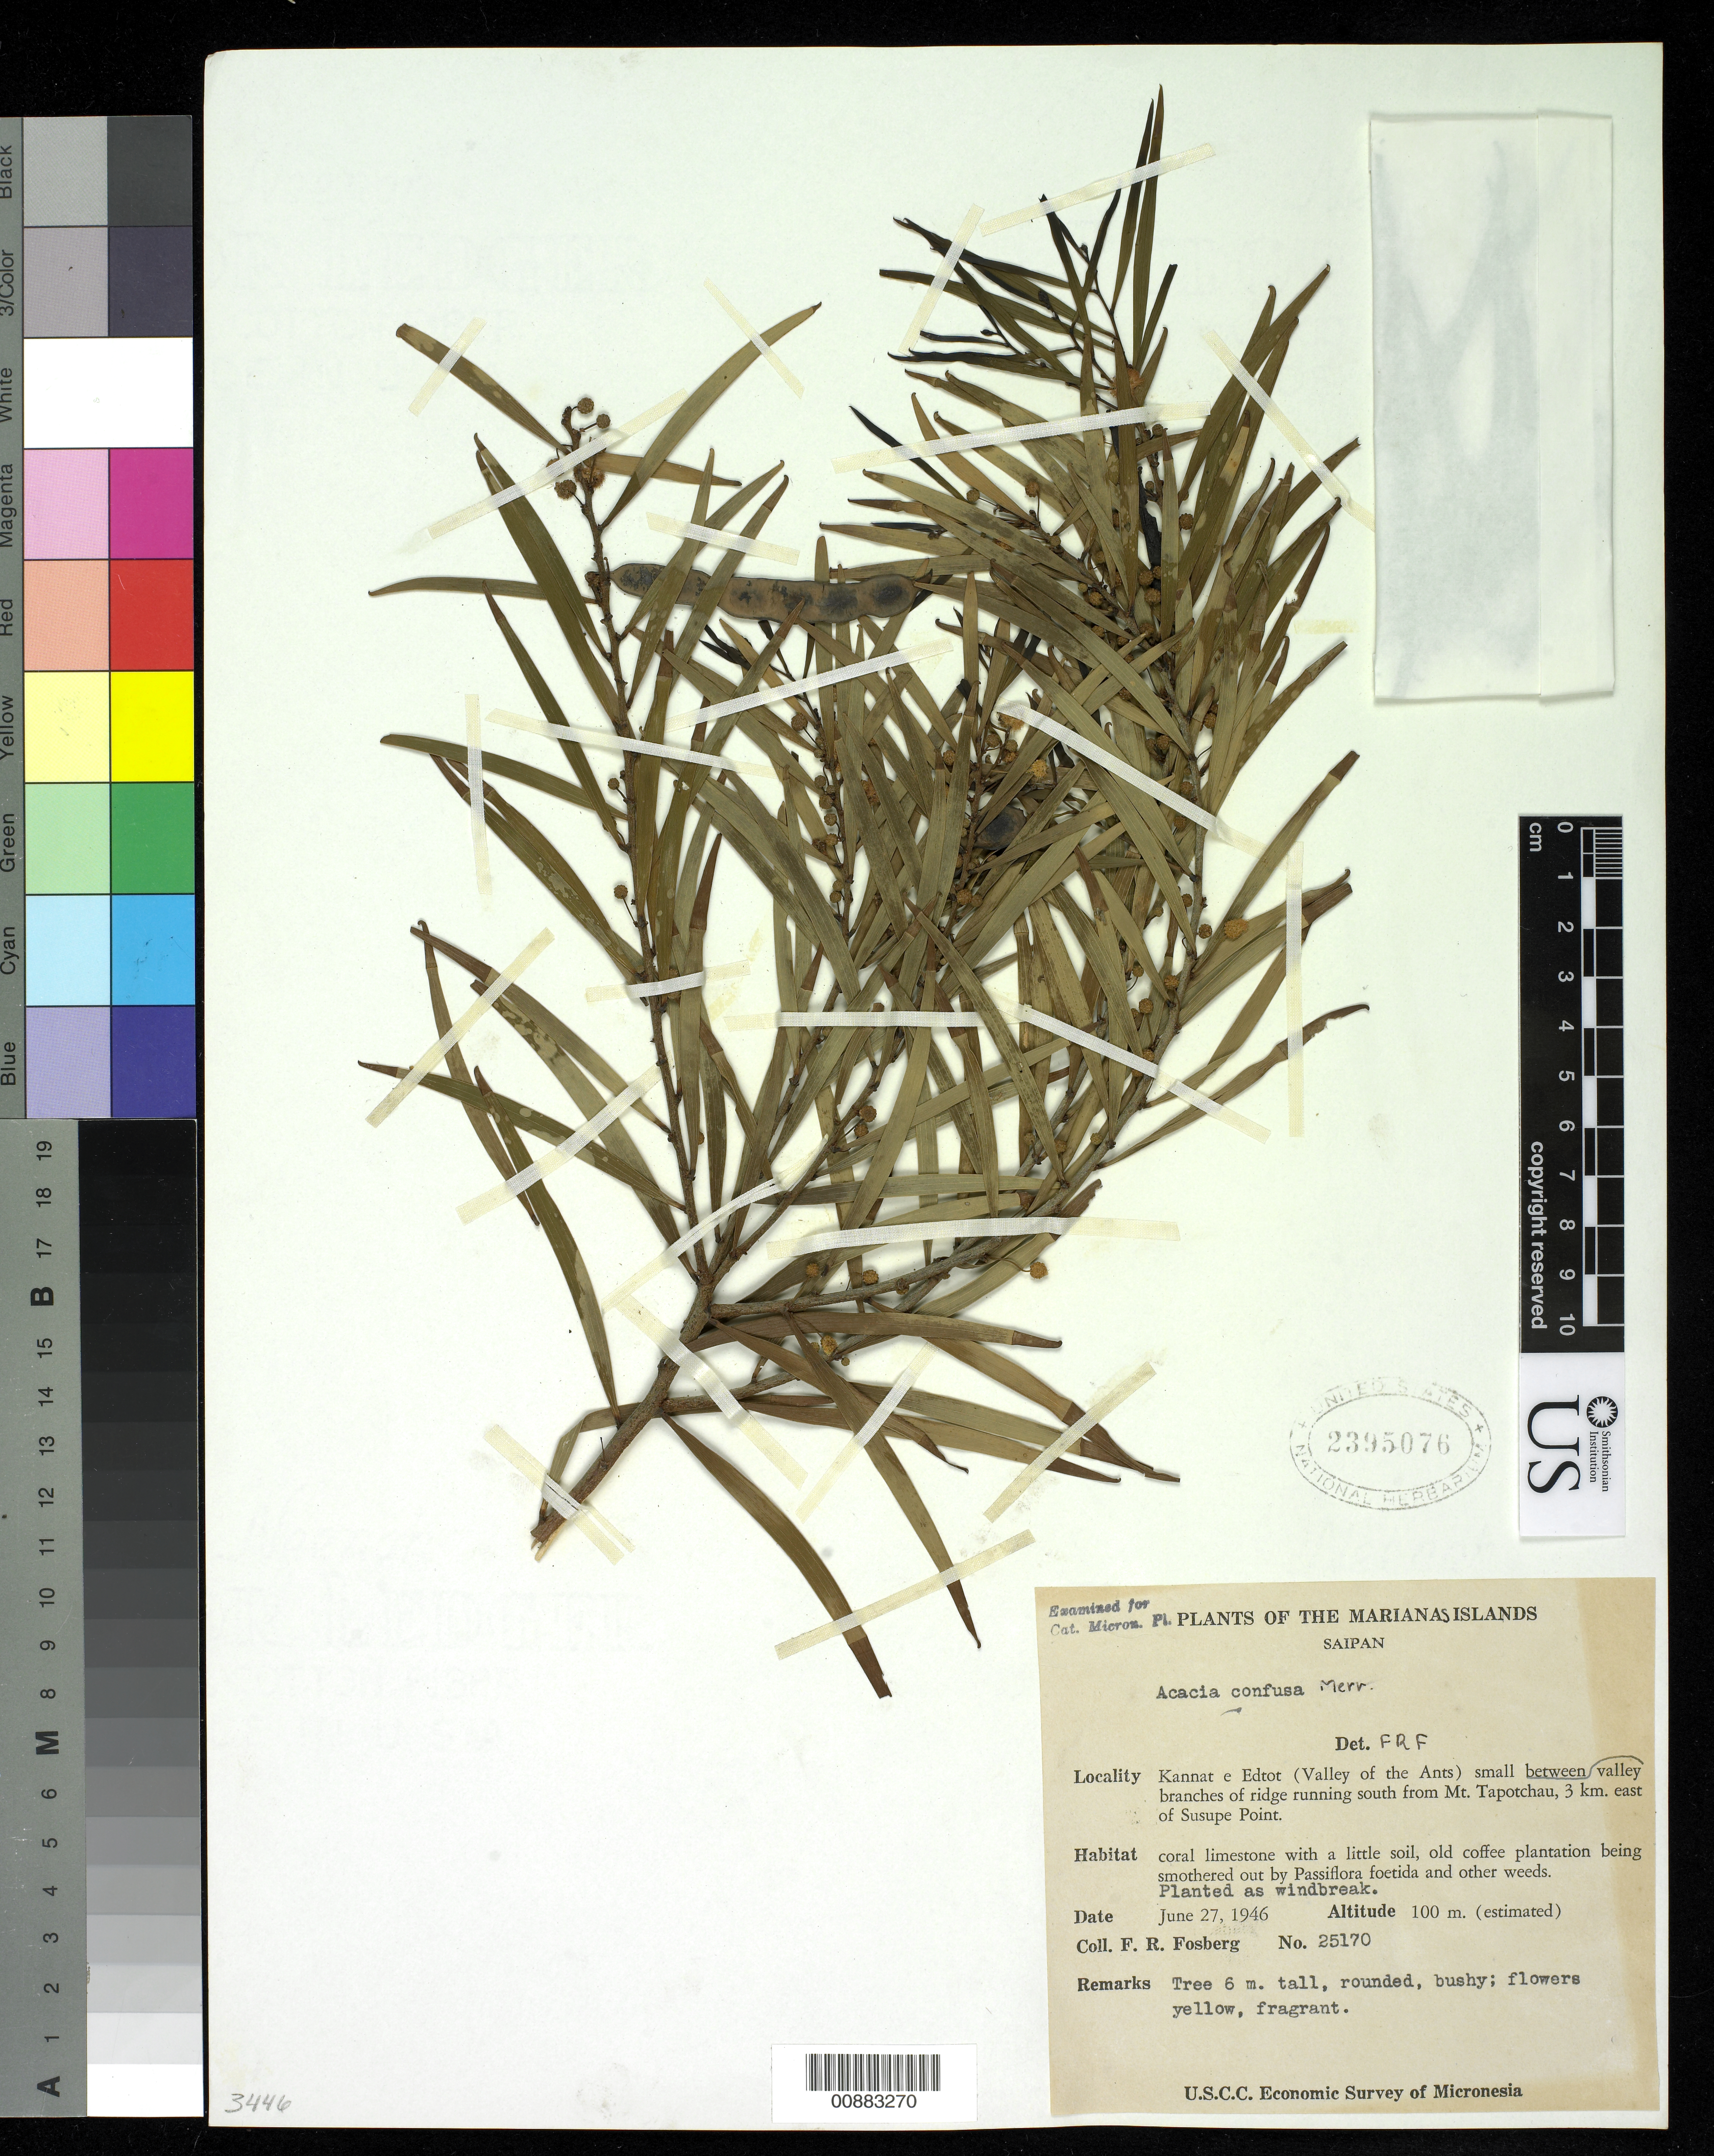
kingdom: Plantae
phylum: Tracheophyta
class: Magnoliopsida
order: Fabales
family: Fabaceae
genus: Acacia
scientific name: Acacia confusa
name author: Merr.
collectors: F. R. Fosberg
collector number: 25170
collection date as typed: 27 Jun 1946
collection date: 1946-06-27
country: Northern Mariana Islands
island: Saipan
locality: Kannat e Edtot (Valley of the Ants); small valley between branches of ridge running south from Mt. Tapotchau, 3 km. east of Susupe Point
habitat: Coral limestone with a little soil, old coffee plantation being smothered out by Passiflora foetida and other weeds.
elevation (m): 100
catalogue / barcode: US 2395076